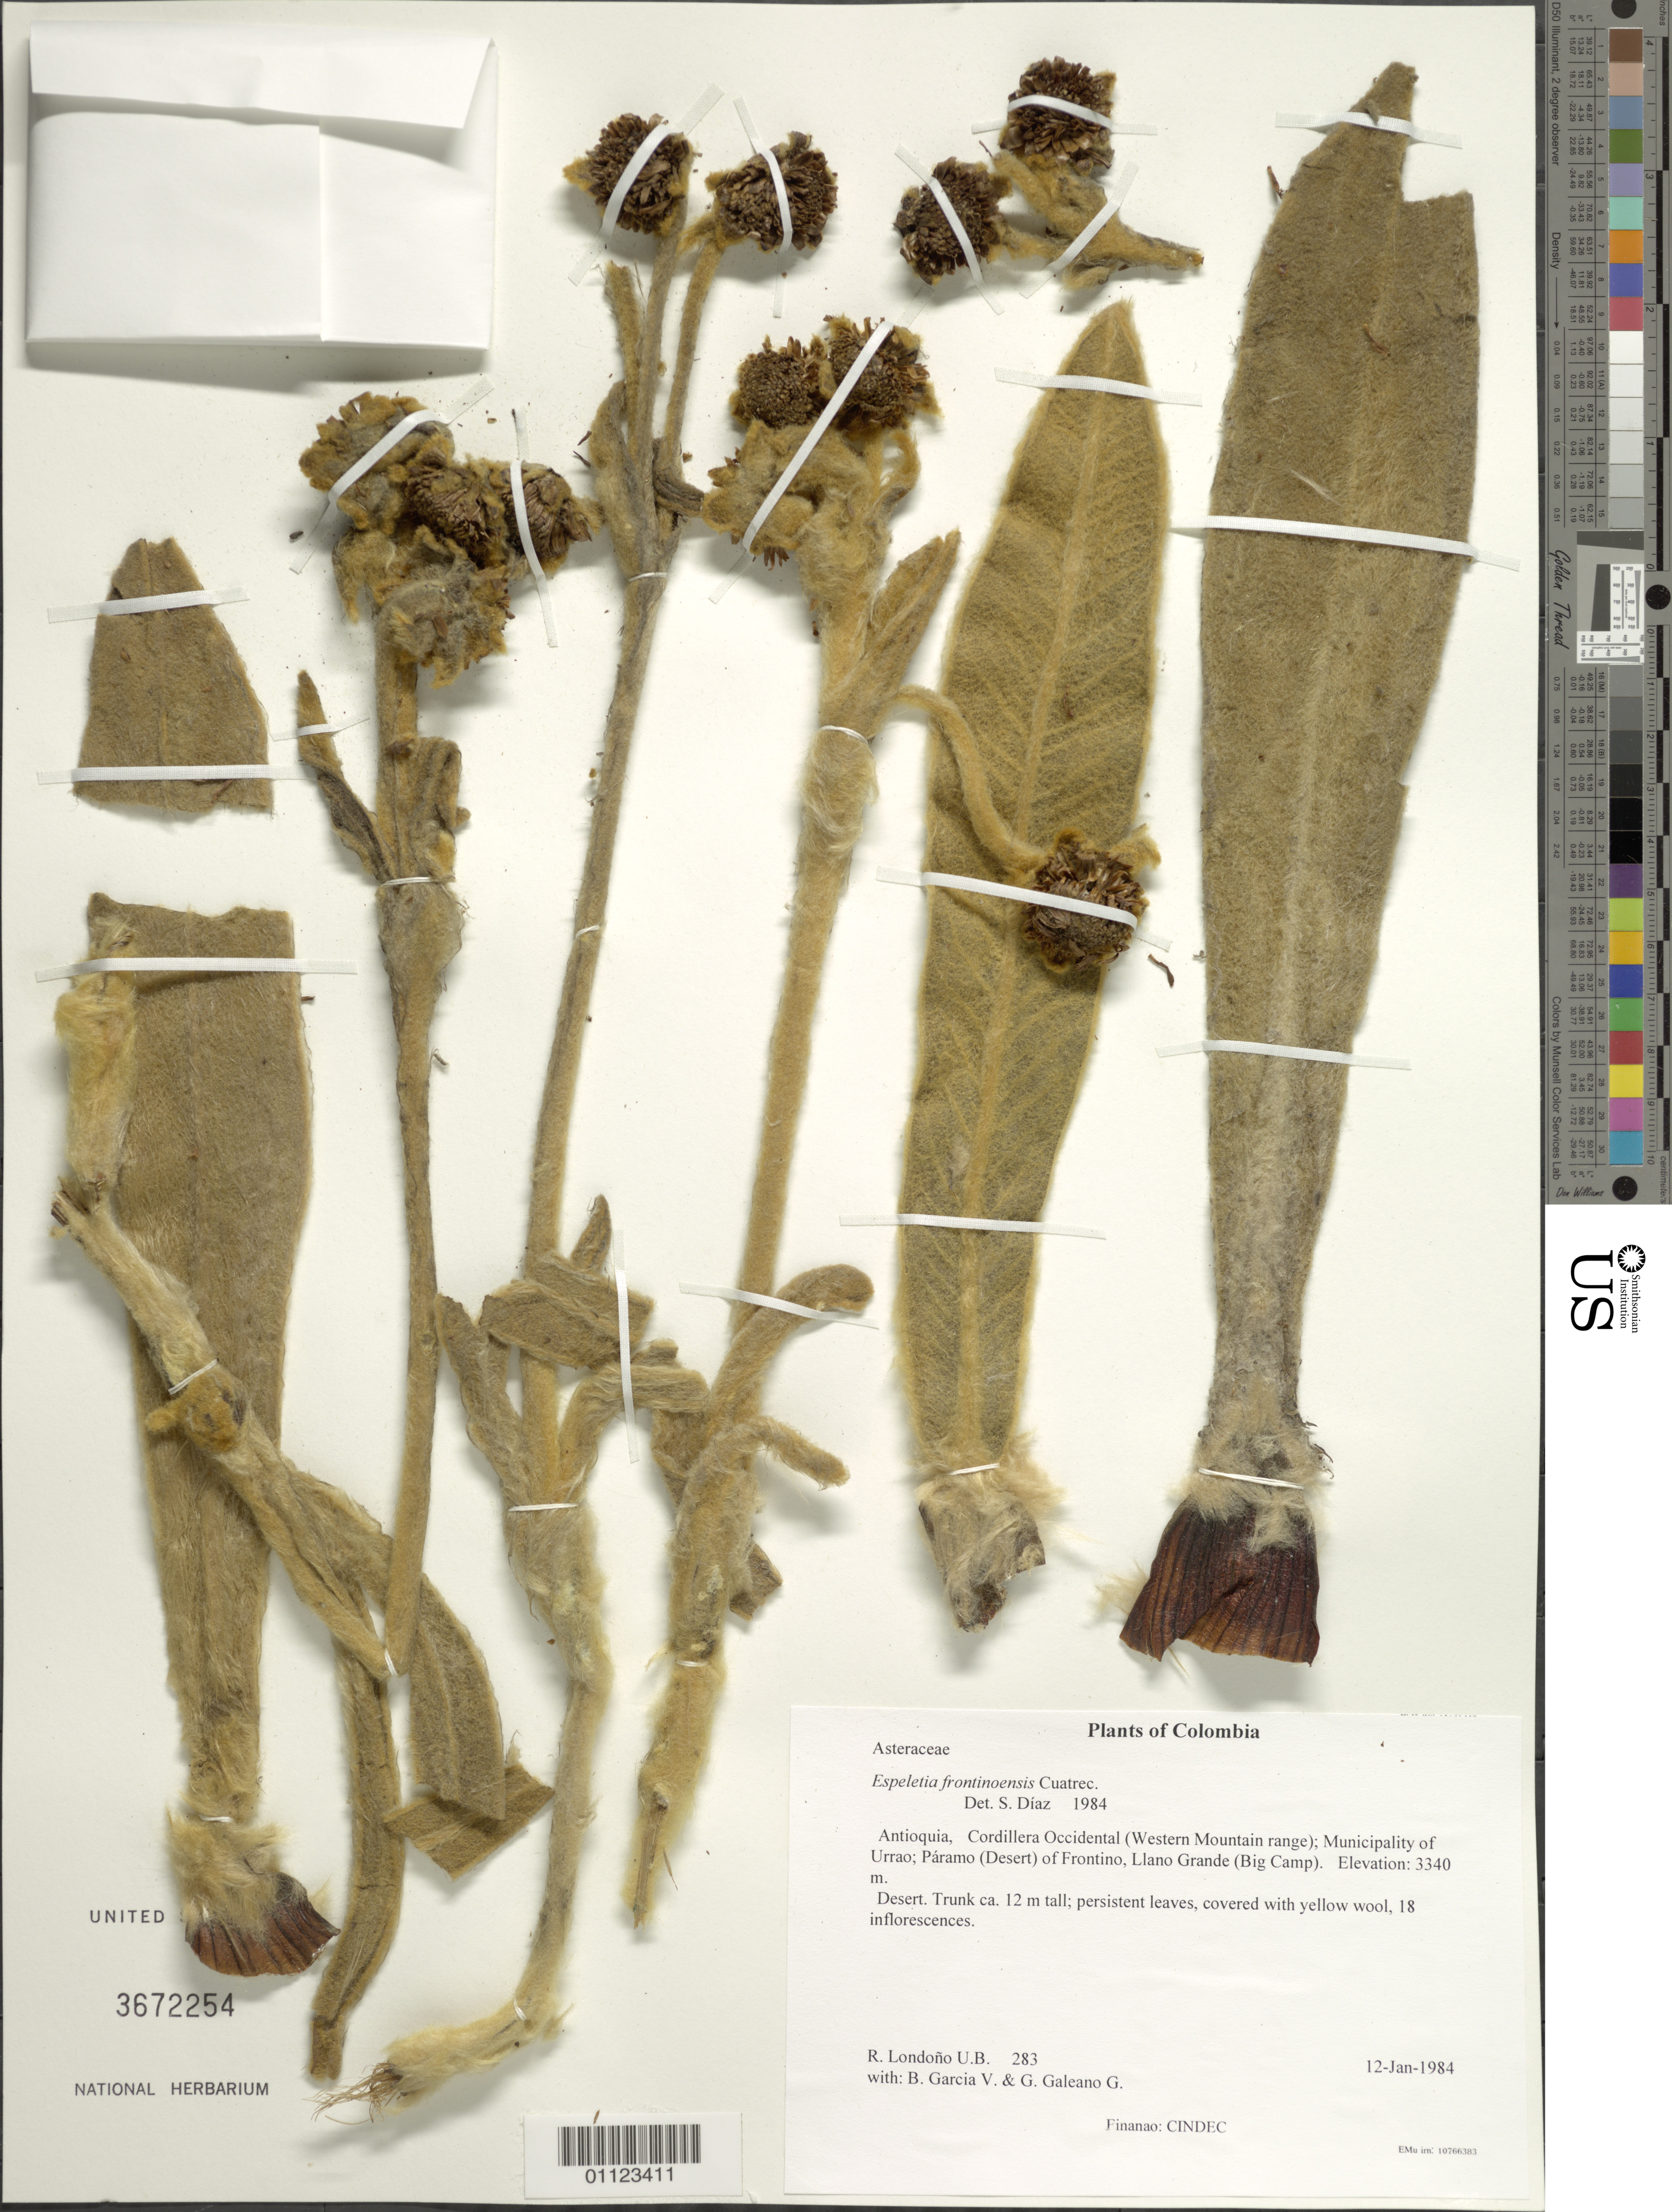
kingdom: Plantae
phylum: Tracheophyta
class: Magnoliopsida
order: Asterales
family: Asteraceae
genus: Espeletia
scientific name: Espeletia frontinoensis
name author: Cuatrec.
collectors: R. Londono U.B., B. Garcia V. & G. A. Galeano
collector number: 283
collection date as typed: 12-Jan-84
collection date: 1984-01-12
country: Colombia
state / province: Antioquia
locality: Cordillera Occidental (Western Mountain range); Municipality of Urrao; Páramo (Desert) of Frontino, Llano Grande (Big Camp)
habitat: Paramo.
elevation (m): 3340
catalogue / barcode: US 3672254